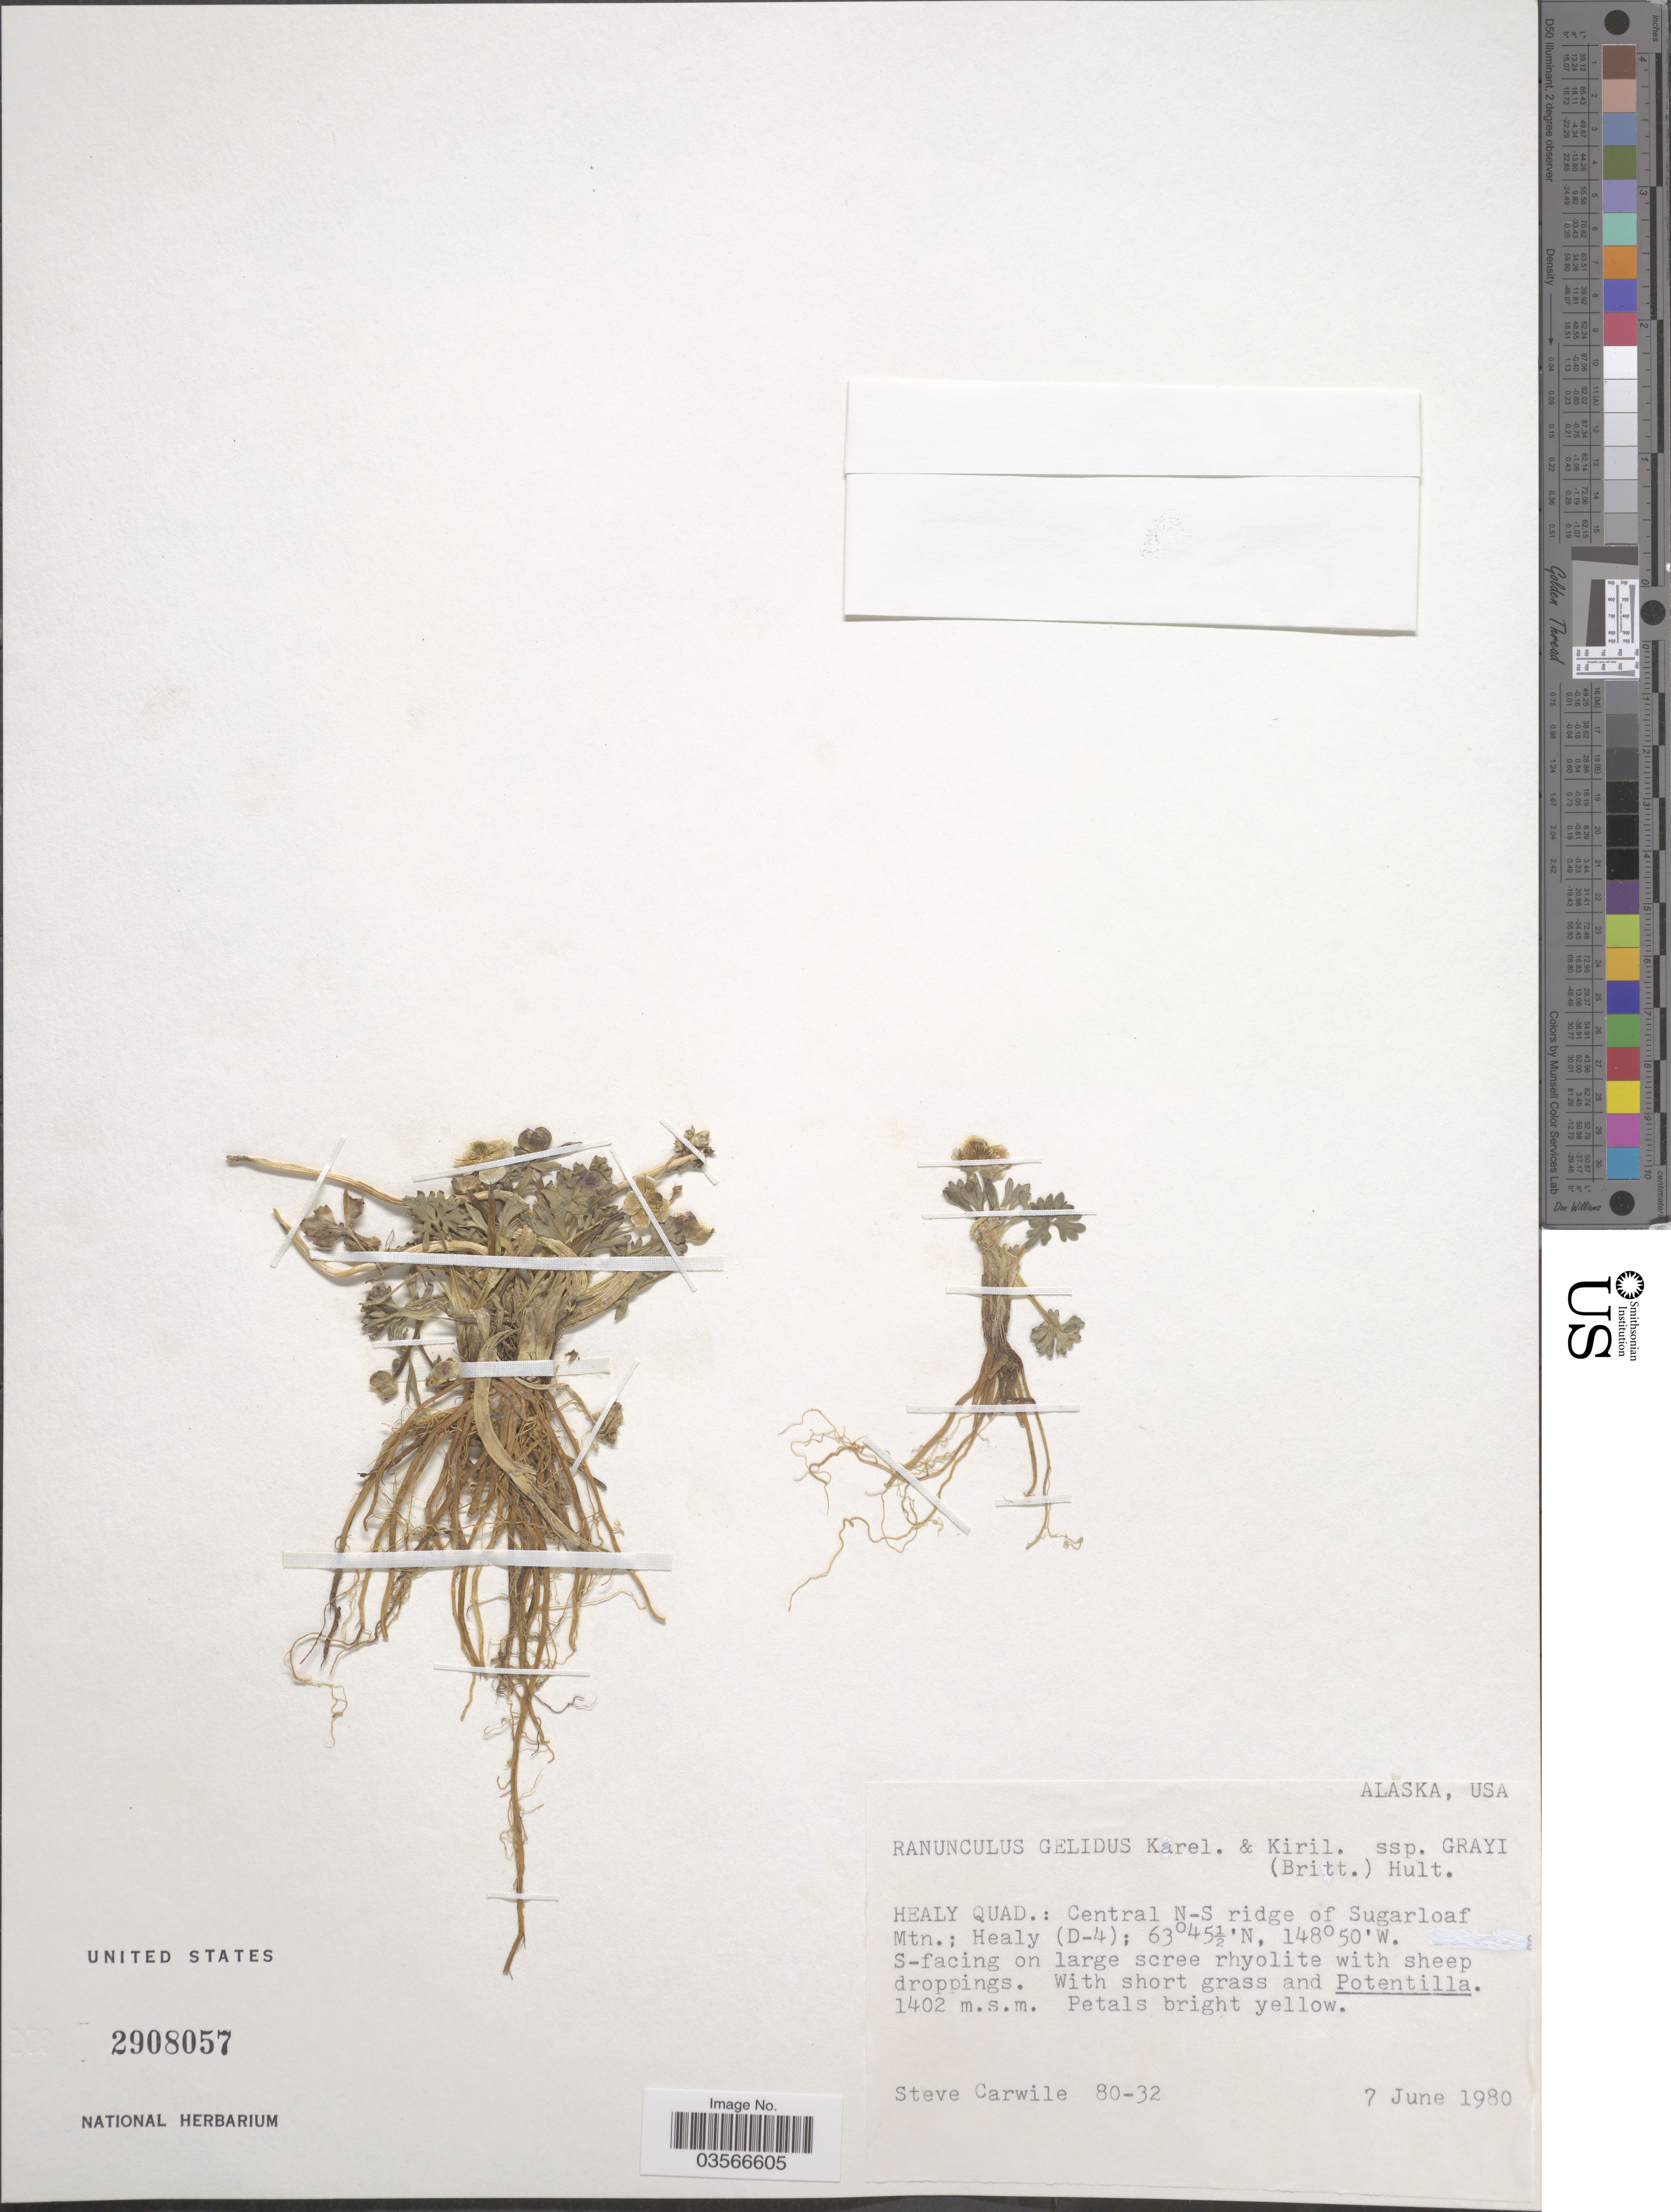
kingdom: Plantae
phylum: Tracheophyta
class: Magnoliopsida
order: Ranunculales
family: Ranunculaceae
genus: Ranunculus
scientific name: Ranunculus gelidus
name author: Kir. & Kar.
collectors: S. Carwile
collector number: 80-32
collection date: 1980-06-07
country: United States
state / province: Alaska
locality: Healy Quad.: Central N-S ridge of Sugarloaf Mtn.; Healy (D-4).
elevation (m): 1402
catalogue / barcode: US 2908057